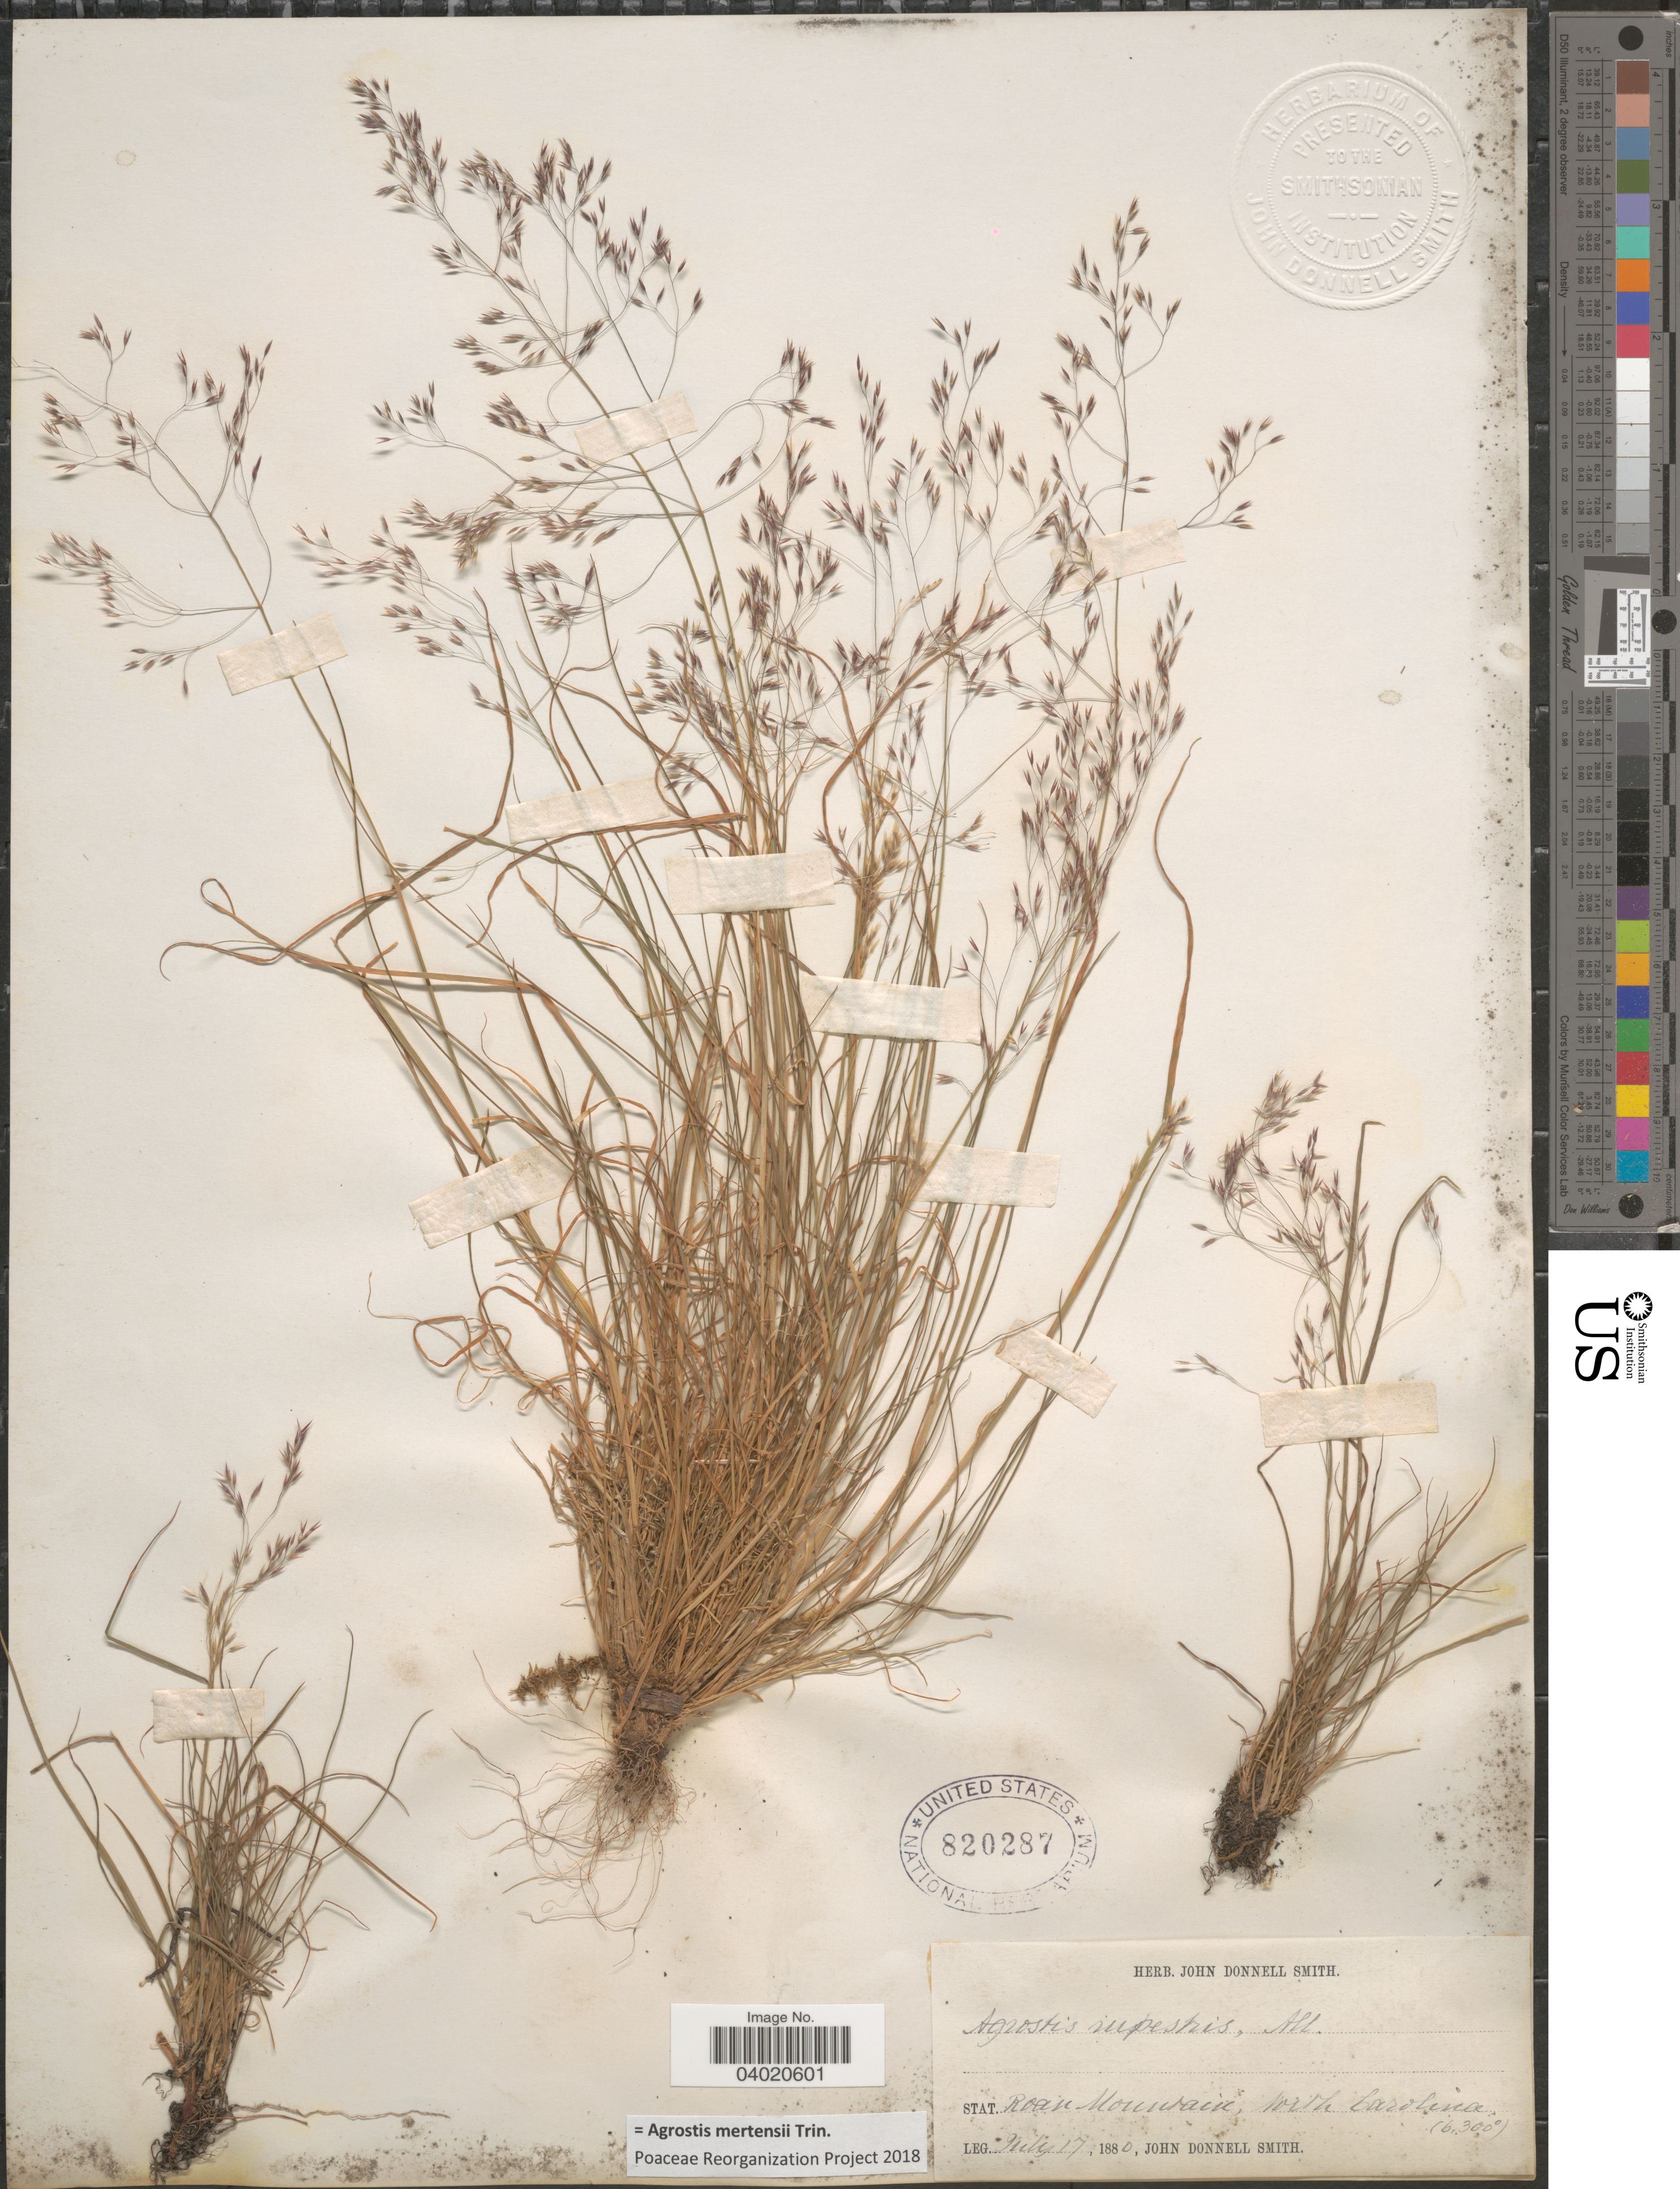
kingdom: Plantae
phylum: Tracheophyta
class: Liliopsida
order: Poales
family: Poaceae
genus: Agrostis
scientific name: Agrostis mertensii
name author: Trin.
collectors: J. Donnell Smith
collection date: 1880-07-17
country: United States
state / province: North Carolina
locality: Stat. Roan Mountain.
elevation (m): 1920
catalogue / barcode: US 820287